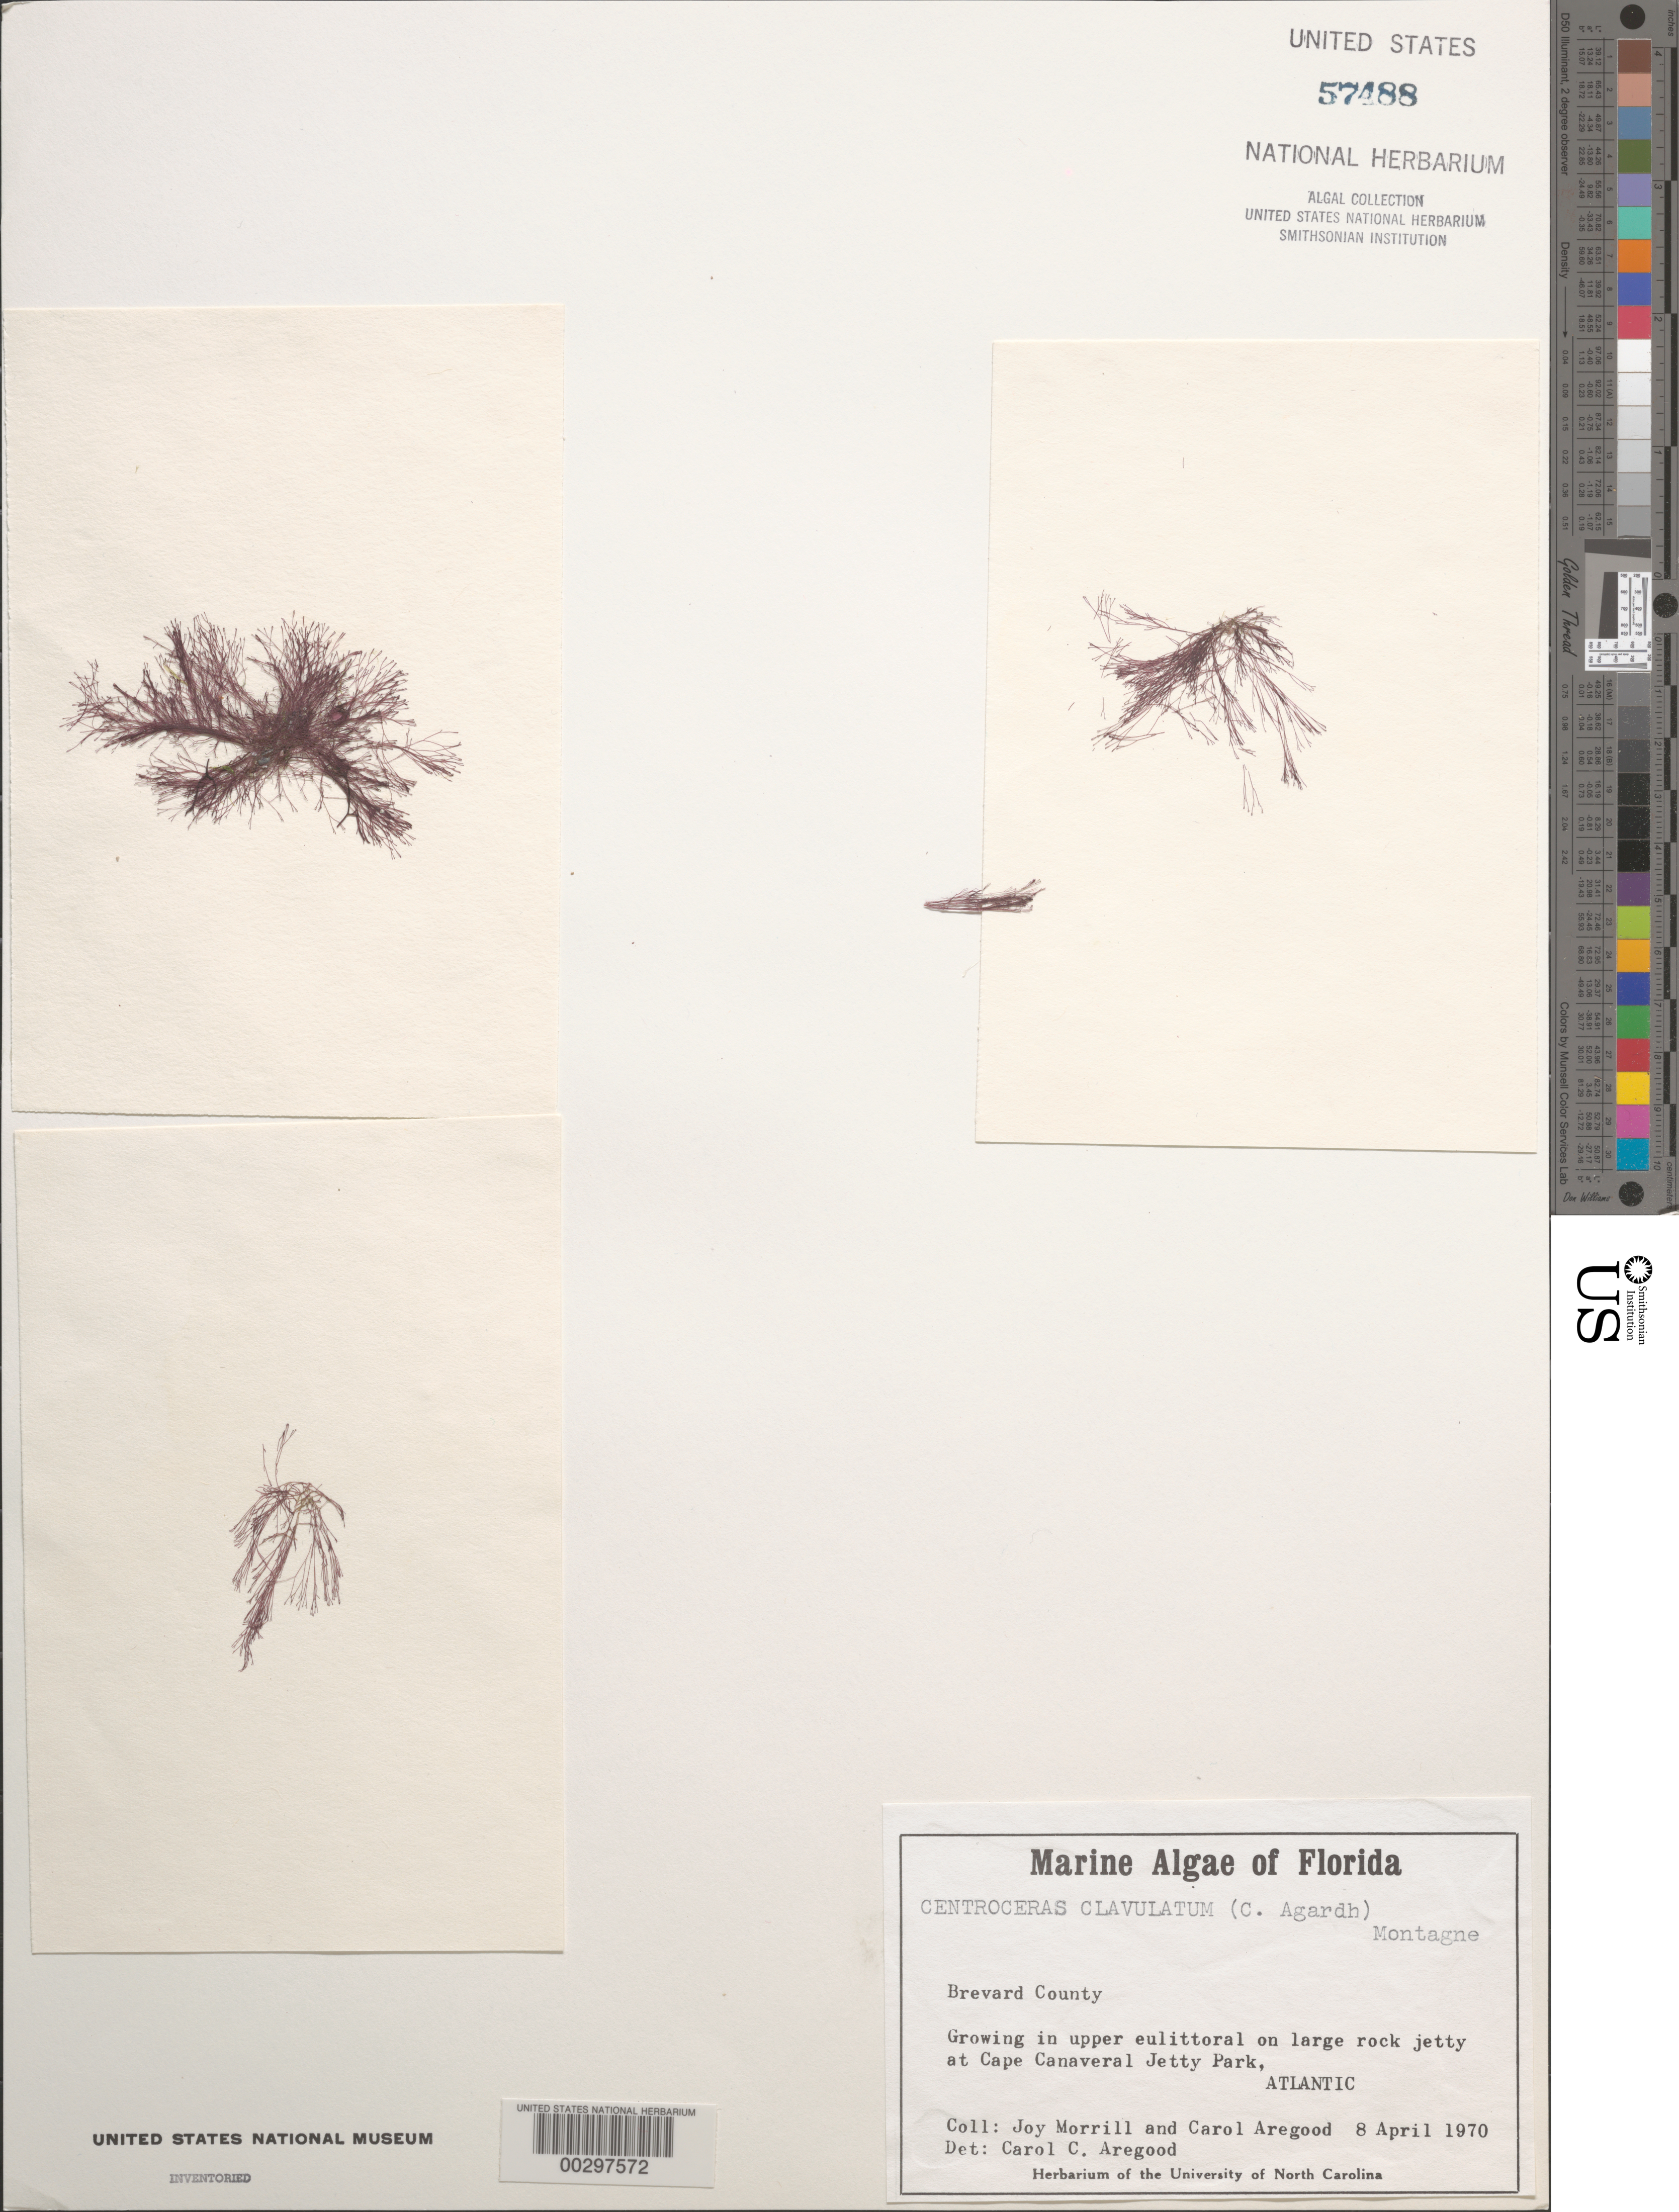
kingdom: Plantae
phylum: Rhodophyta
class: Florideophyceae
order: Ceramiales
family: Ceramiaceae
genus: Centroceras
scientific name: Centroceras clavulatum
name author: (C. Agardh) Mont.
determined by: Aregood, C. C.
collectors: J. Morrill & C. Aregood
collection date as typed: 08 Apr 1970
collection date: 1970-04-08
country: United States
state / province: Florida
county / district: Brevard County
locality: Cape Canaveral Jetty Park, Atlantic Ocean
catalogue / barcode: US 57488